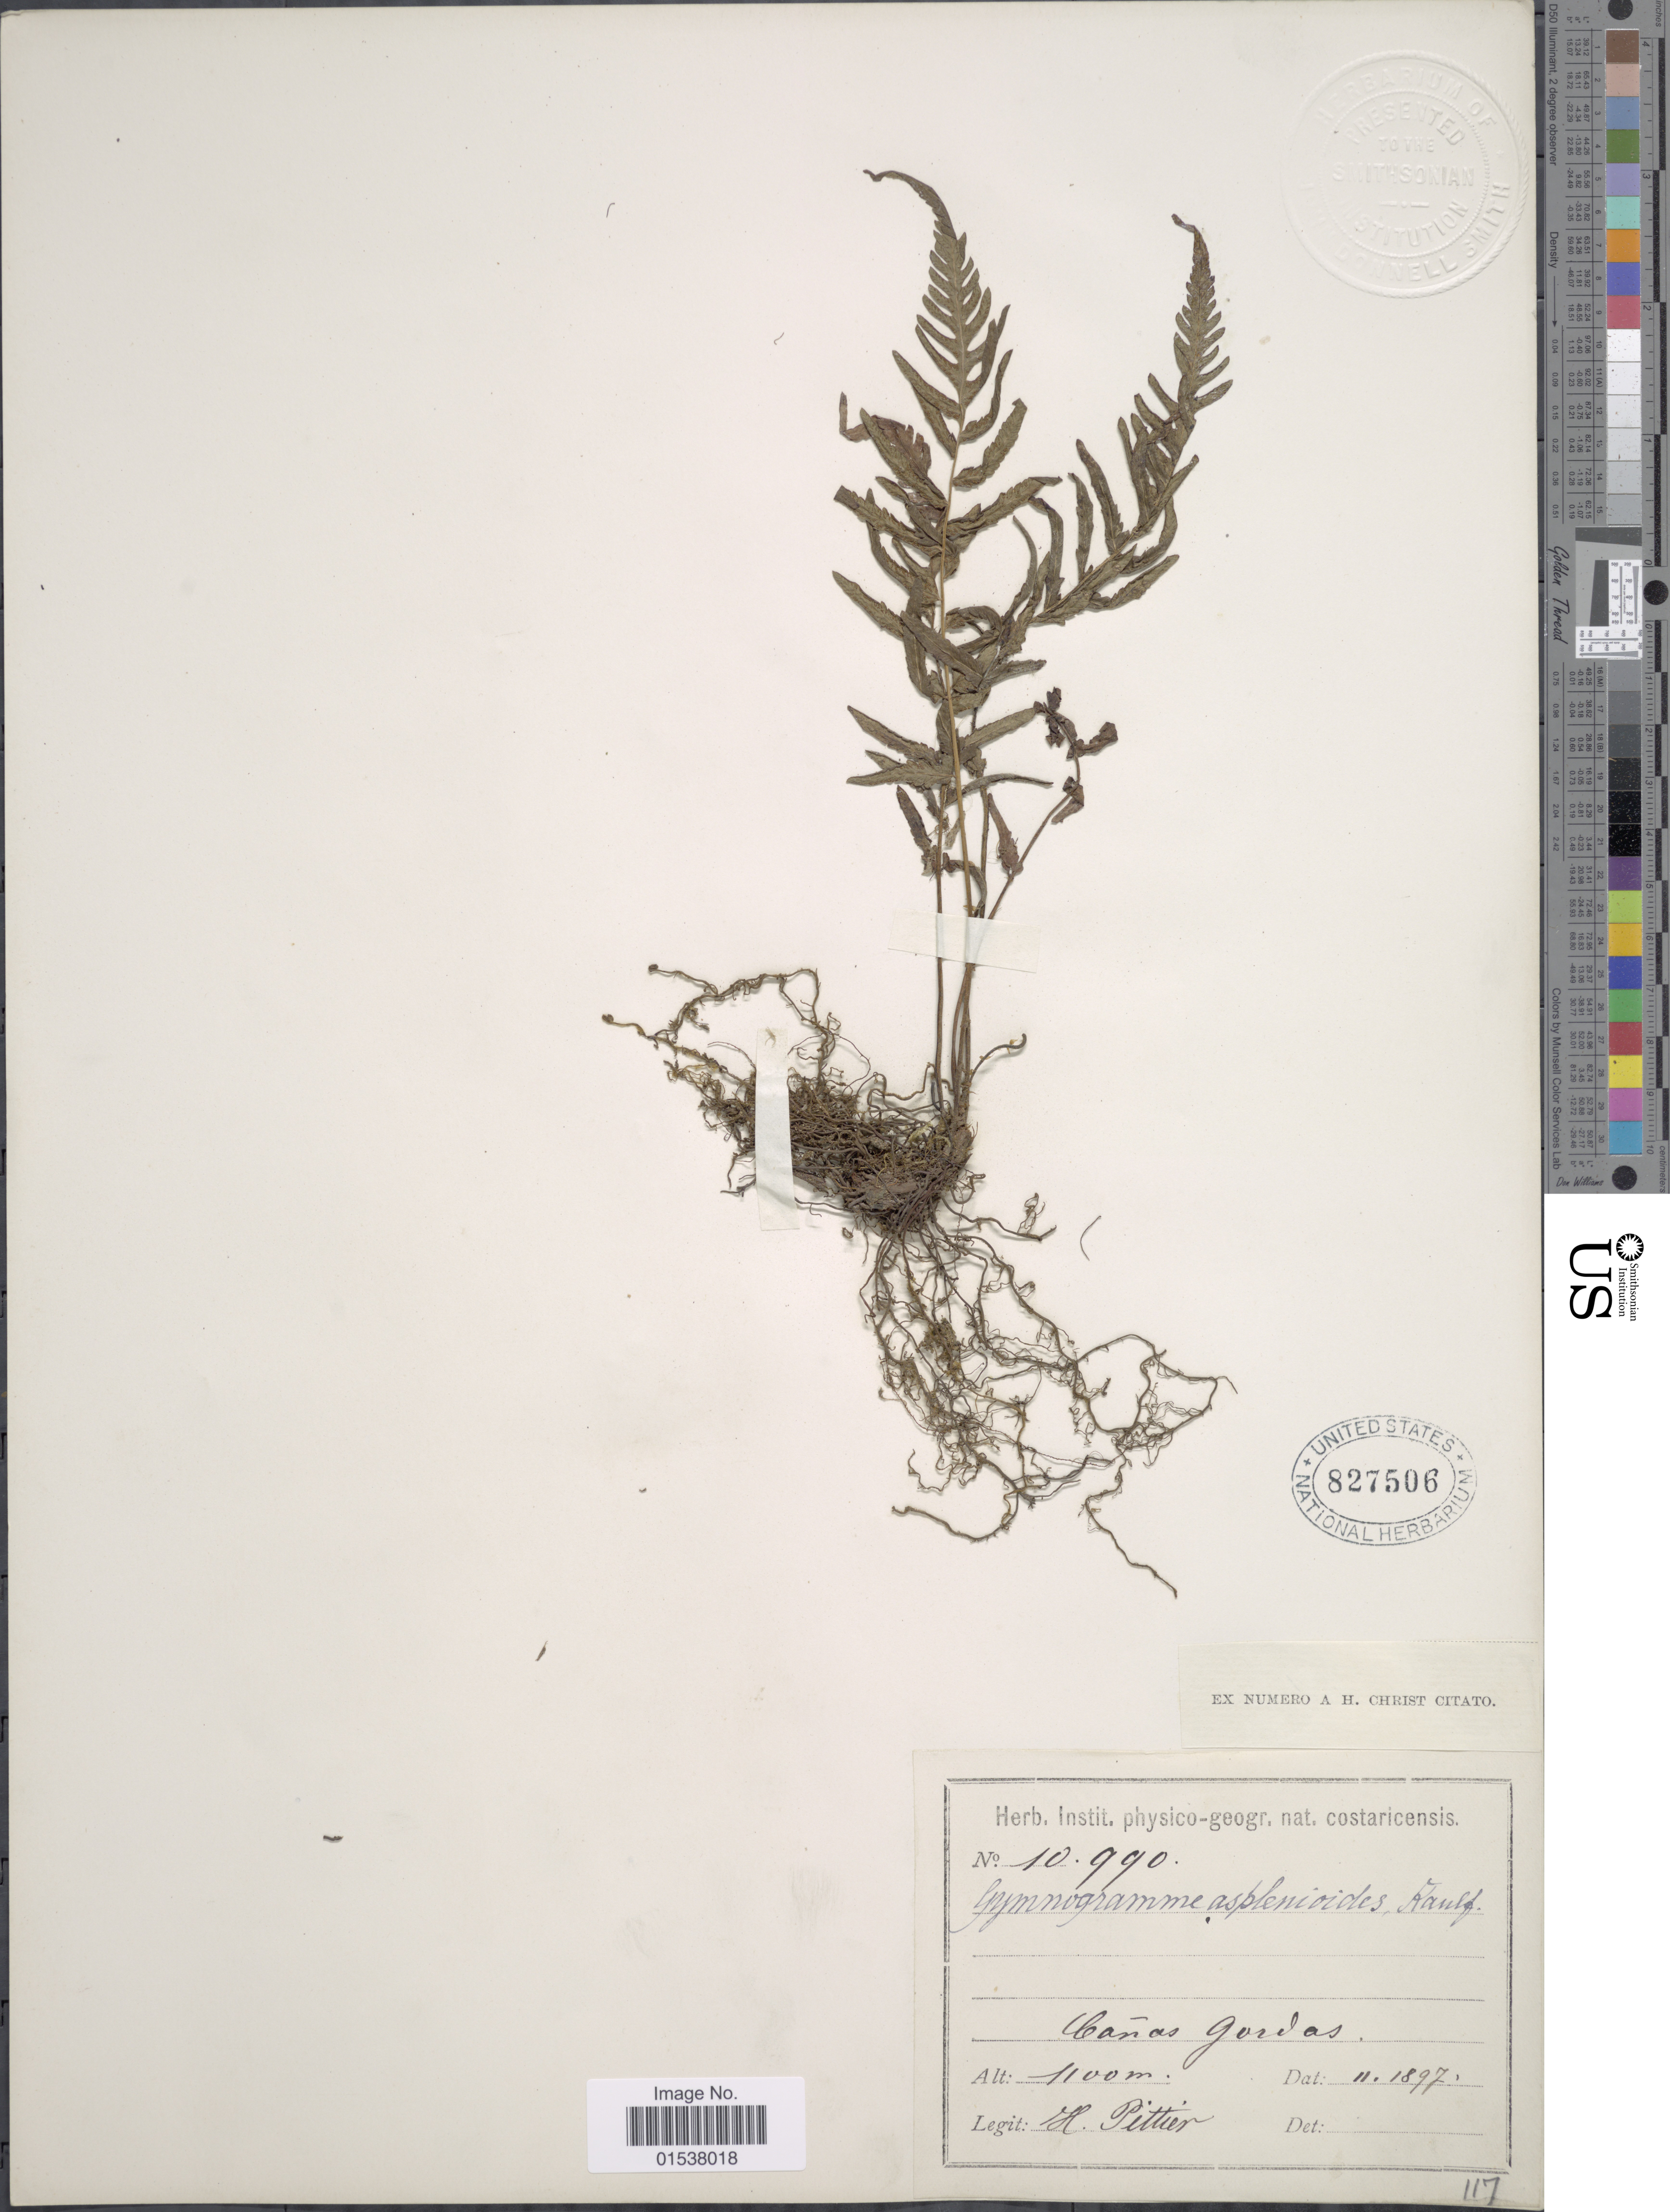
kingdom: Plantae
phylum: Tracheophyta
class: Polypodiopsida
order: Polypodiales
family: Thelypteridaceae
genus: Amauropelta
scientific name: Amauropelta aspidioides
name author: (Willd.) Pic. Serm.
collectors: H. F. Pittier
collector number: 10990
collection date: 1897-02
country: Colombia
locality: Canas Gordas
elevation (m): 1100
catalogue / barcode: US 827506